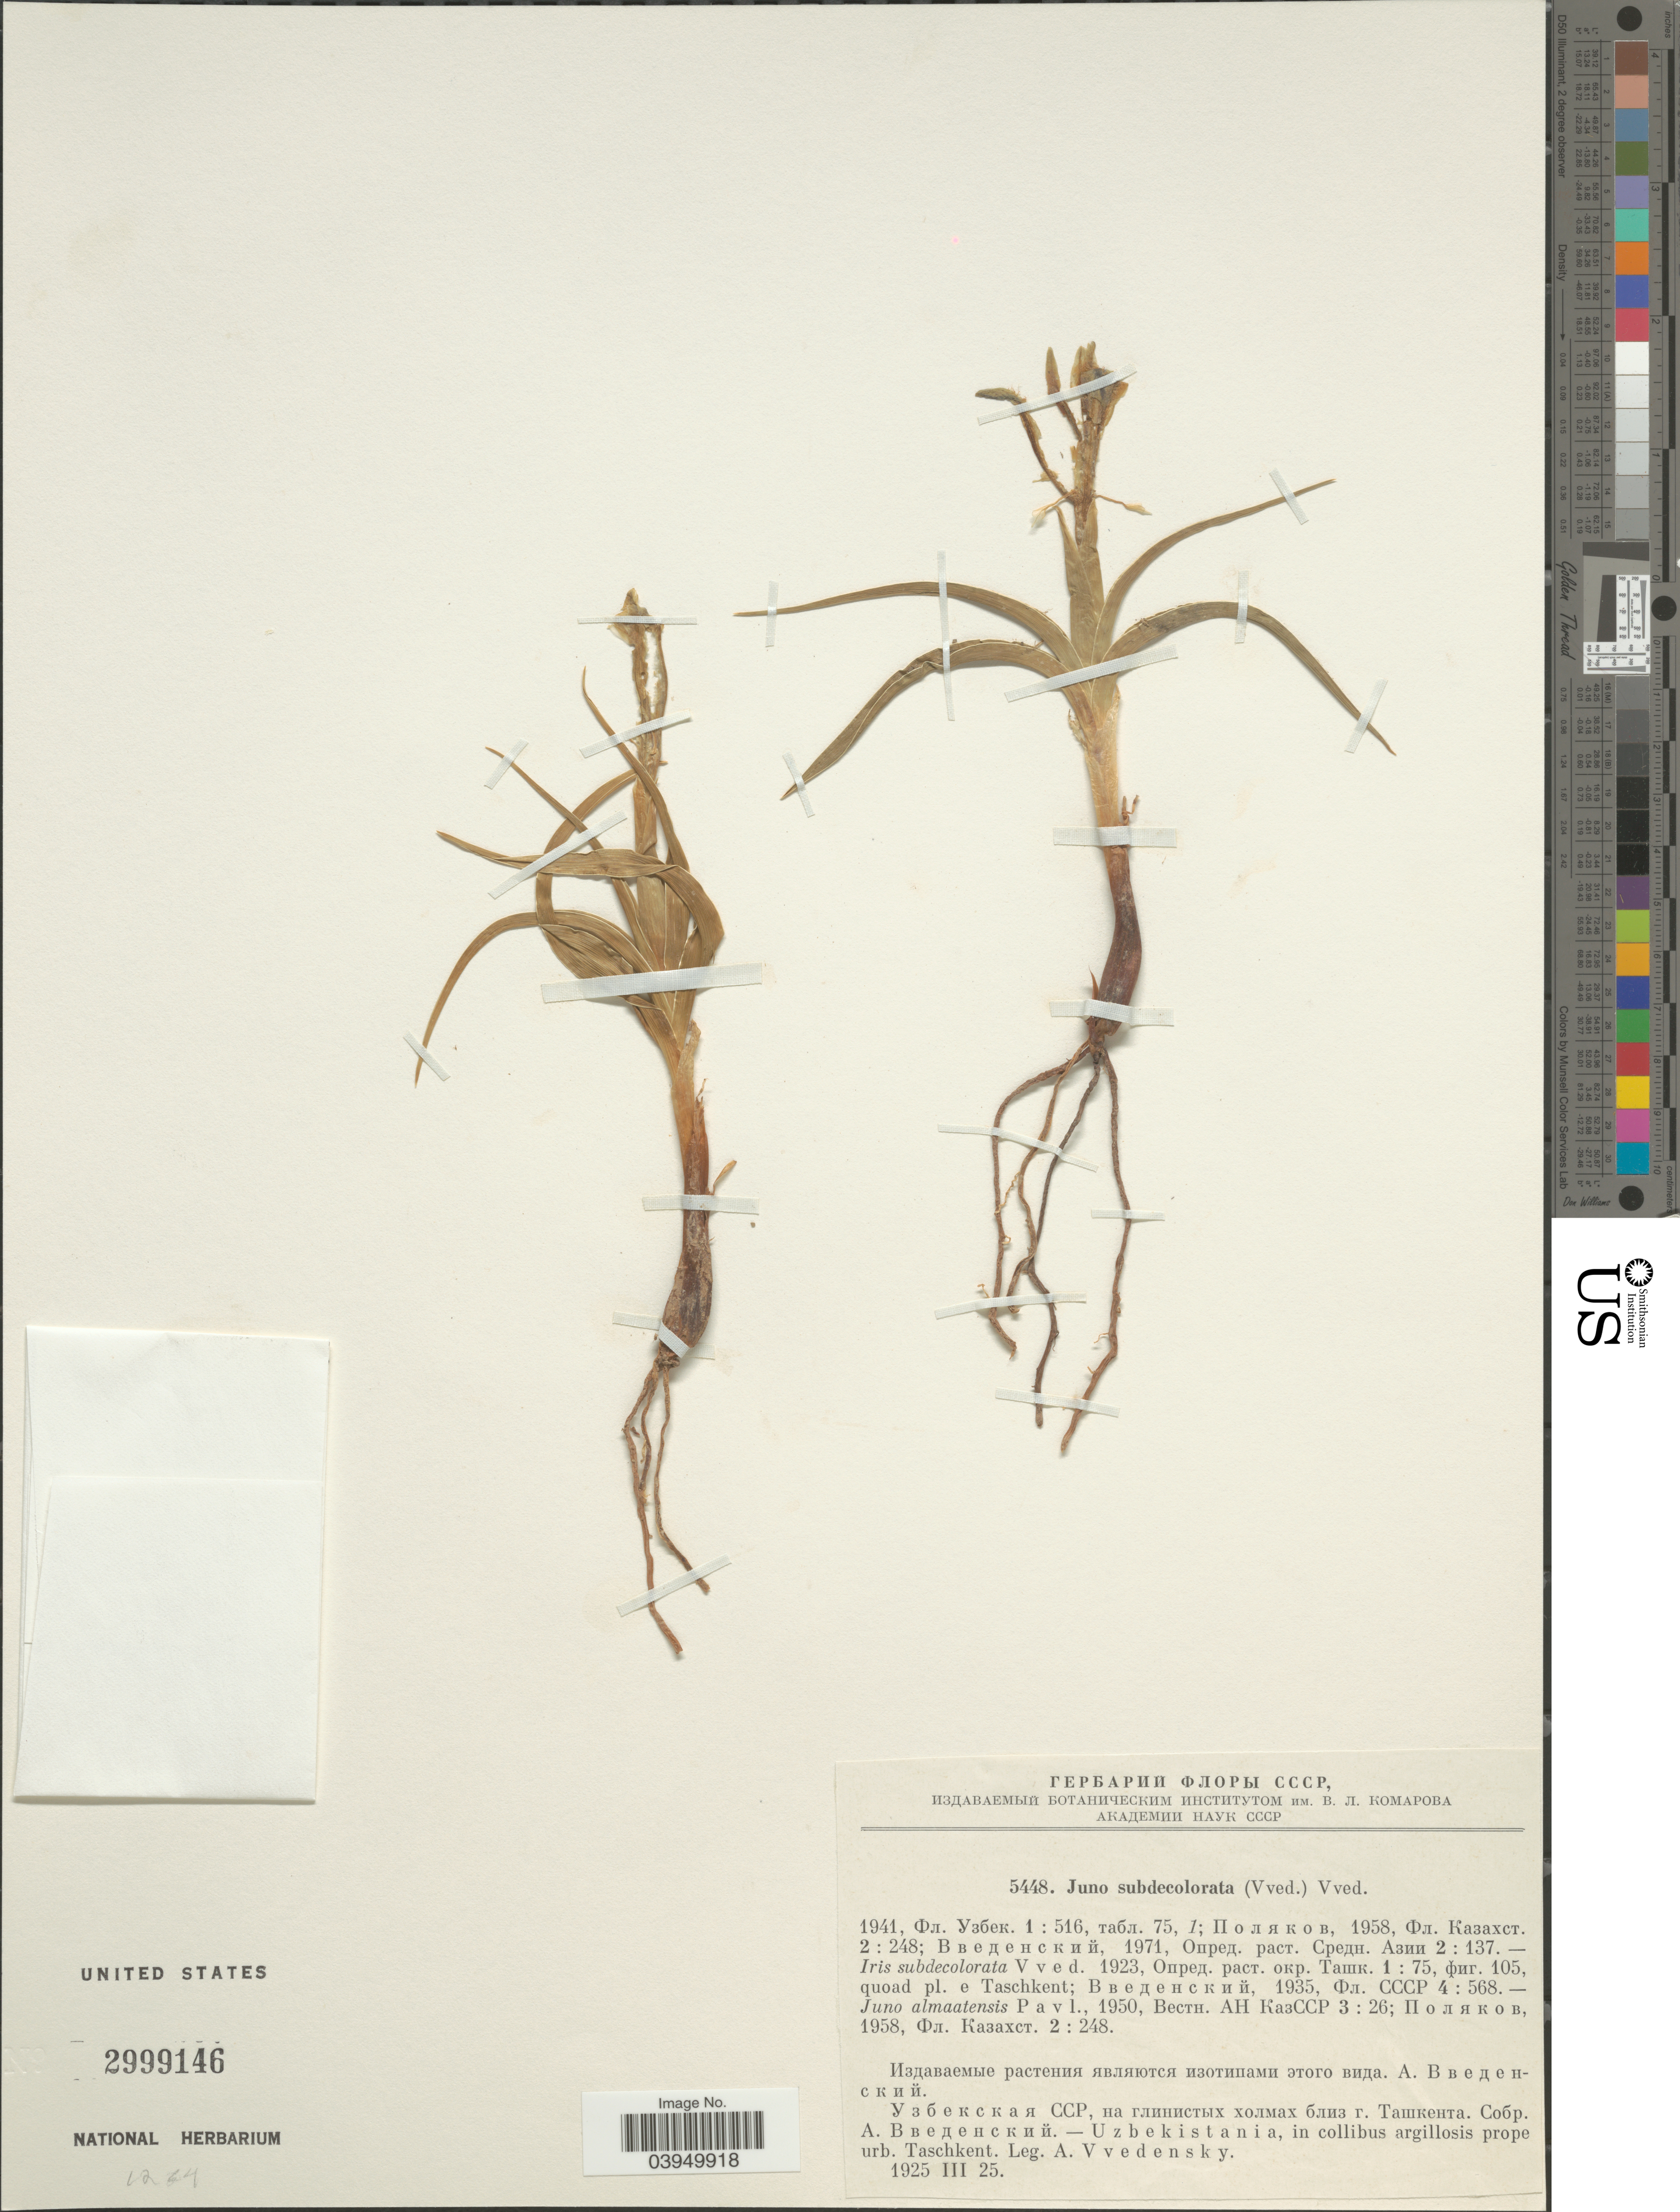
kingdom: Plantae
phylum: Tracheophyta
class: Liliopsida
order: Asparagales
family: Iridaceae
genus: Iris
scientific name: Iris subdecolorata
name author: Vved.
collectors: A. Vvedensky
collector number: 5448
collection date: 1925-03-25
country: Uzbekistan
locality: Uzbekistania, in collibus argillosis prope urb. Taschkent.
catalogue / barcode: US 2999146